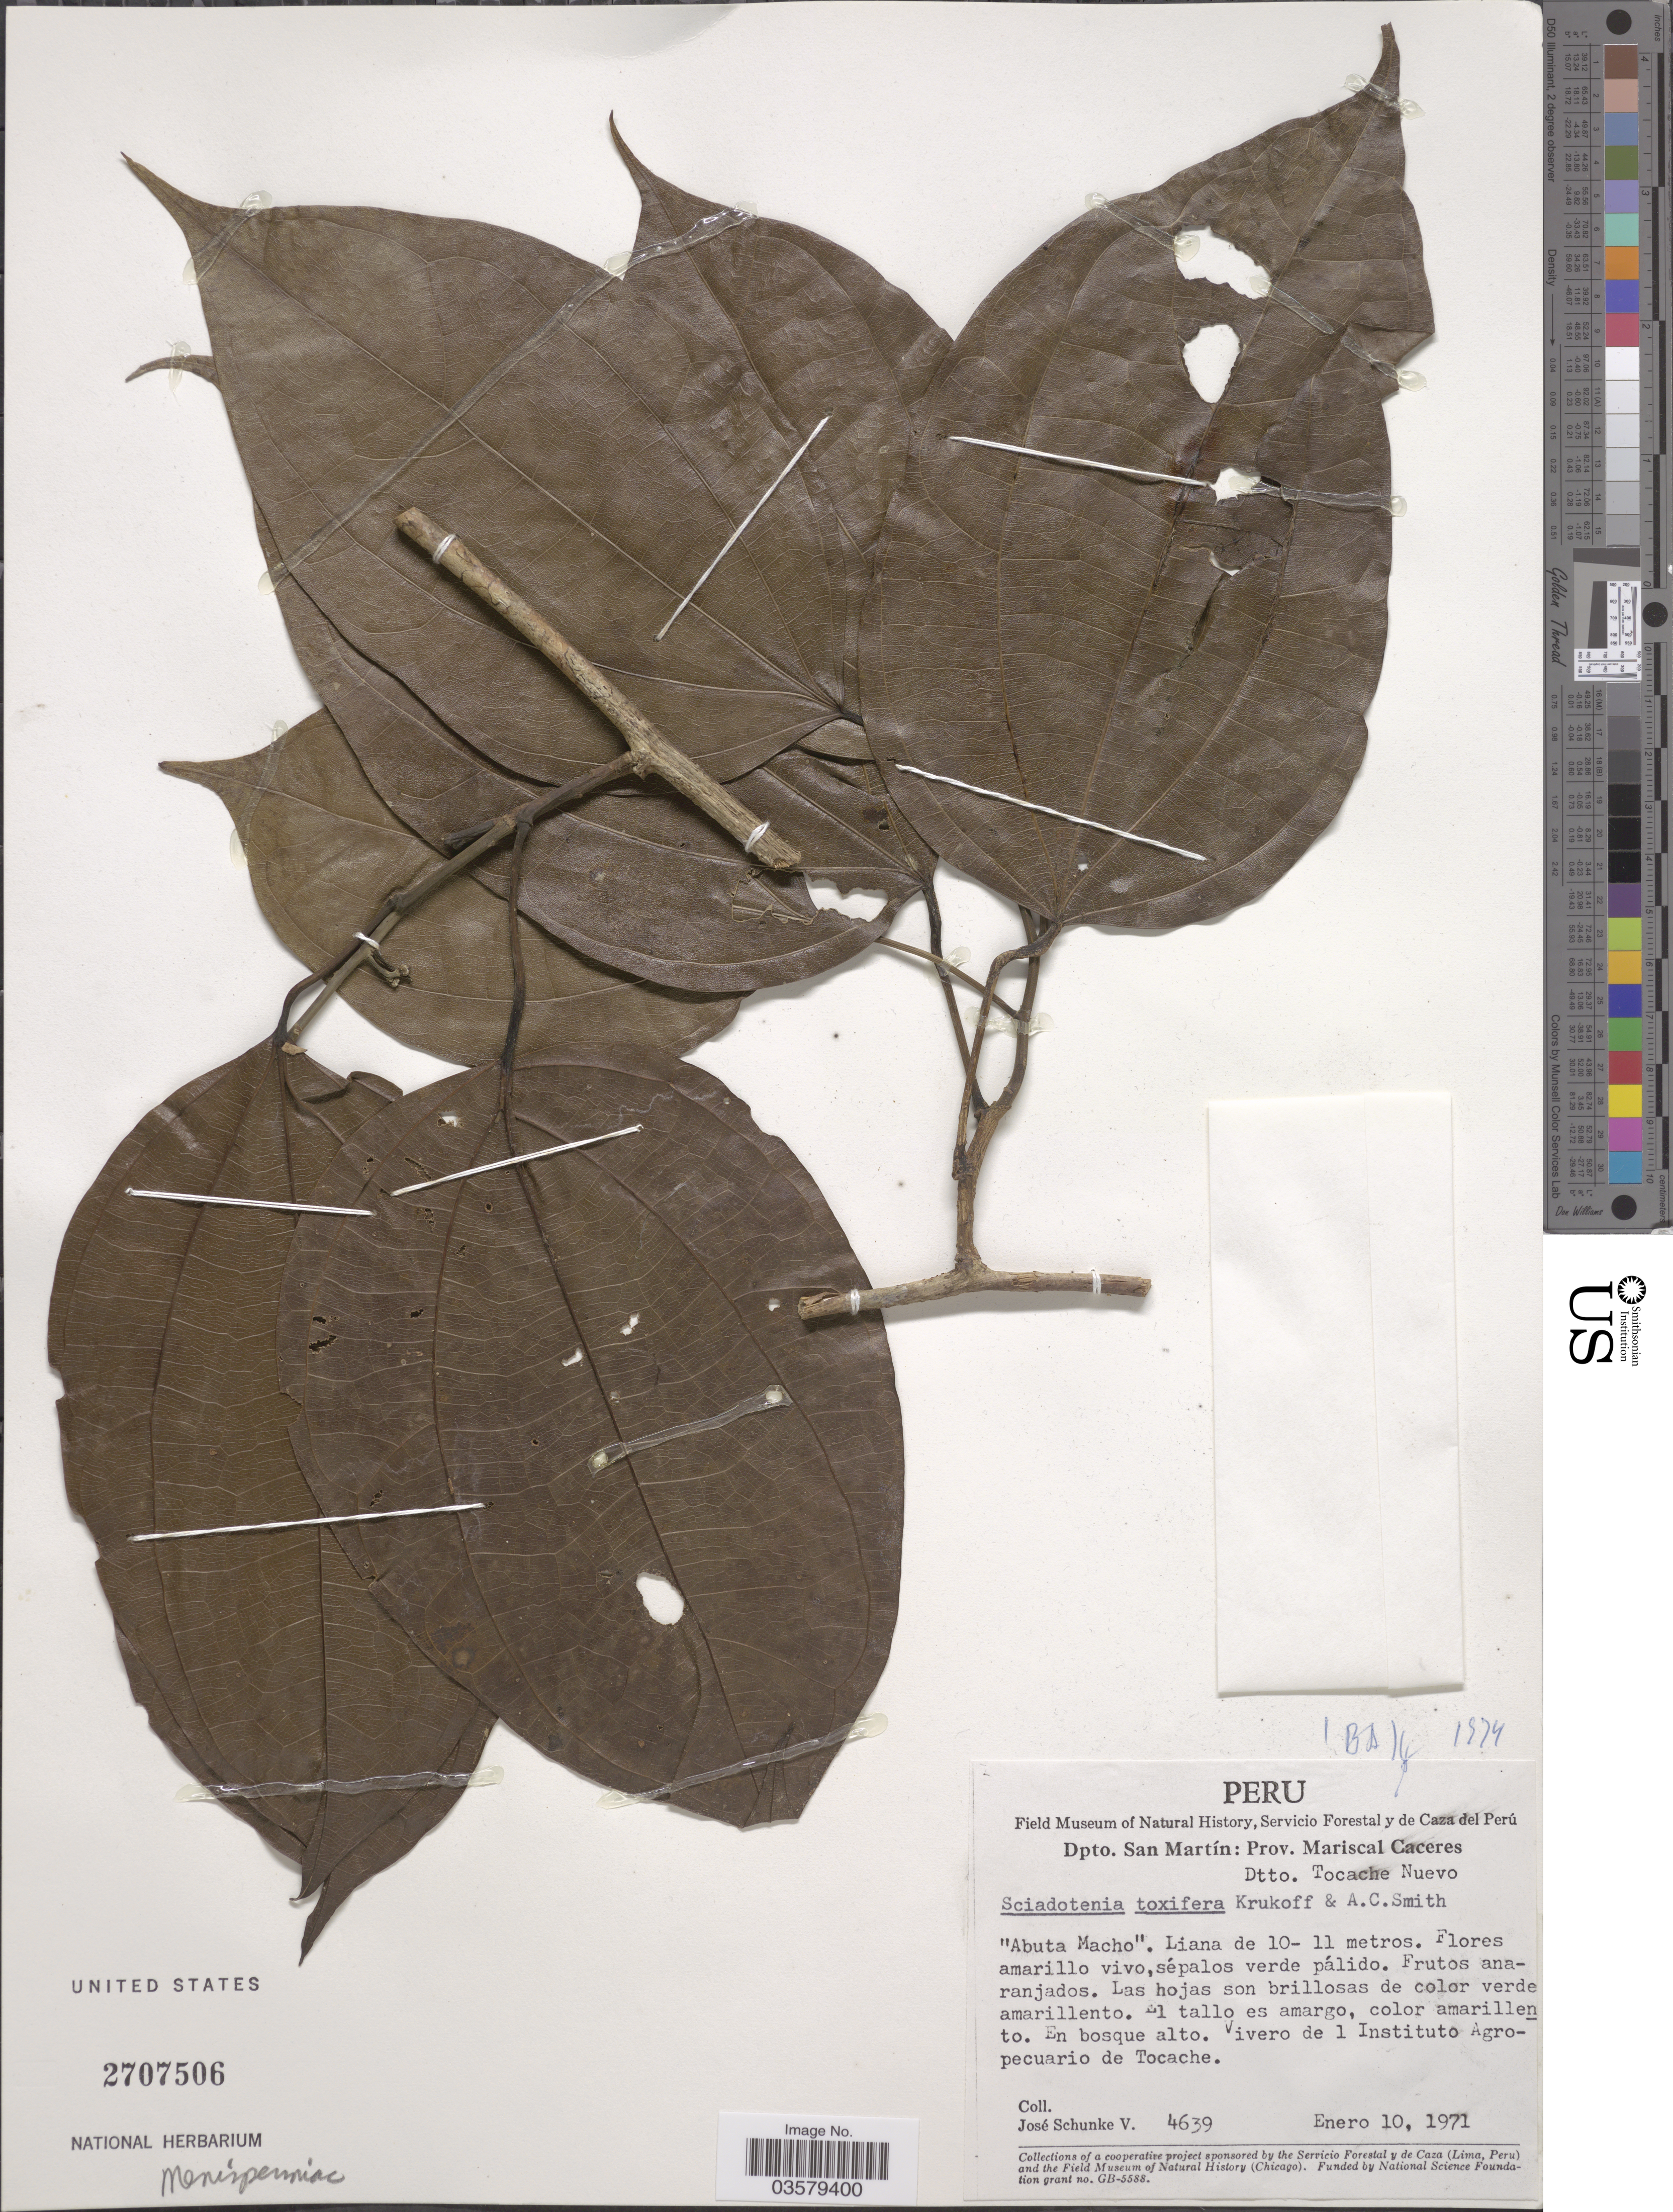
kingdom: Plantae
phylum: Tracheophyta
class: Magnoliopsida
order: Ranunculales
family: Menispermaceae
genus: Sciadotenia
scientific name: Sciadotenia toxifera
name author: Krukoff & A.C. Sm.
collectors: J. Schunke Vigo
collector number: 4639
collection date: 1971-01-10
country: Peru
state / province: San Martín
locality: Dpto. San Martín: Prov. Mariscal Caceres. Dtto. Tocache Nuevo. Vivero de 1 Instituto Agropecuario de Tocache.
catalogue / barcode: US 2707506